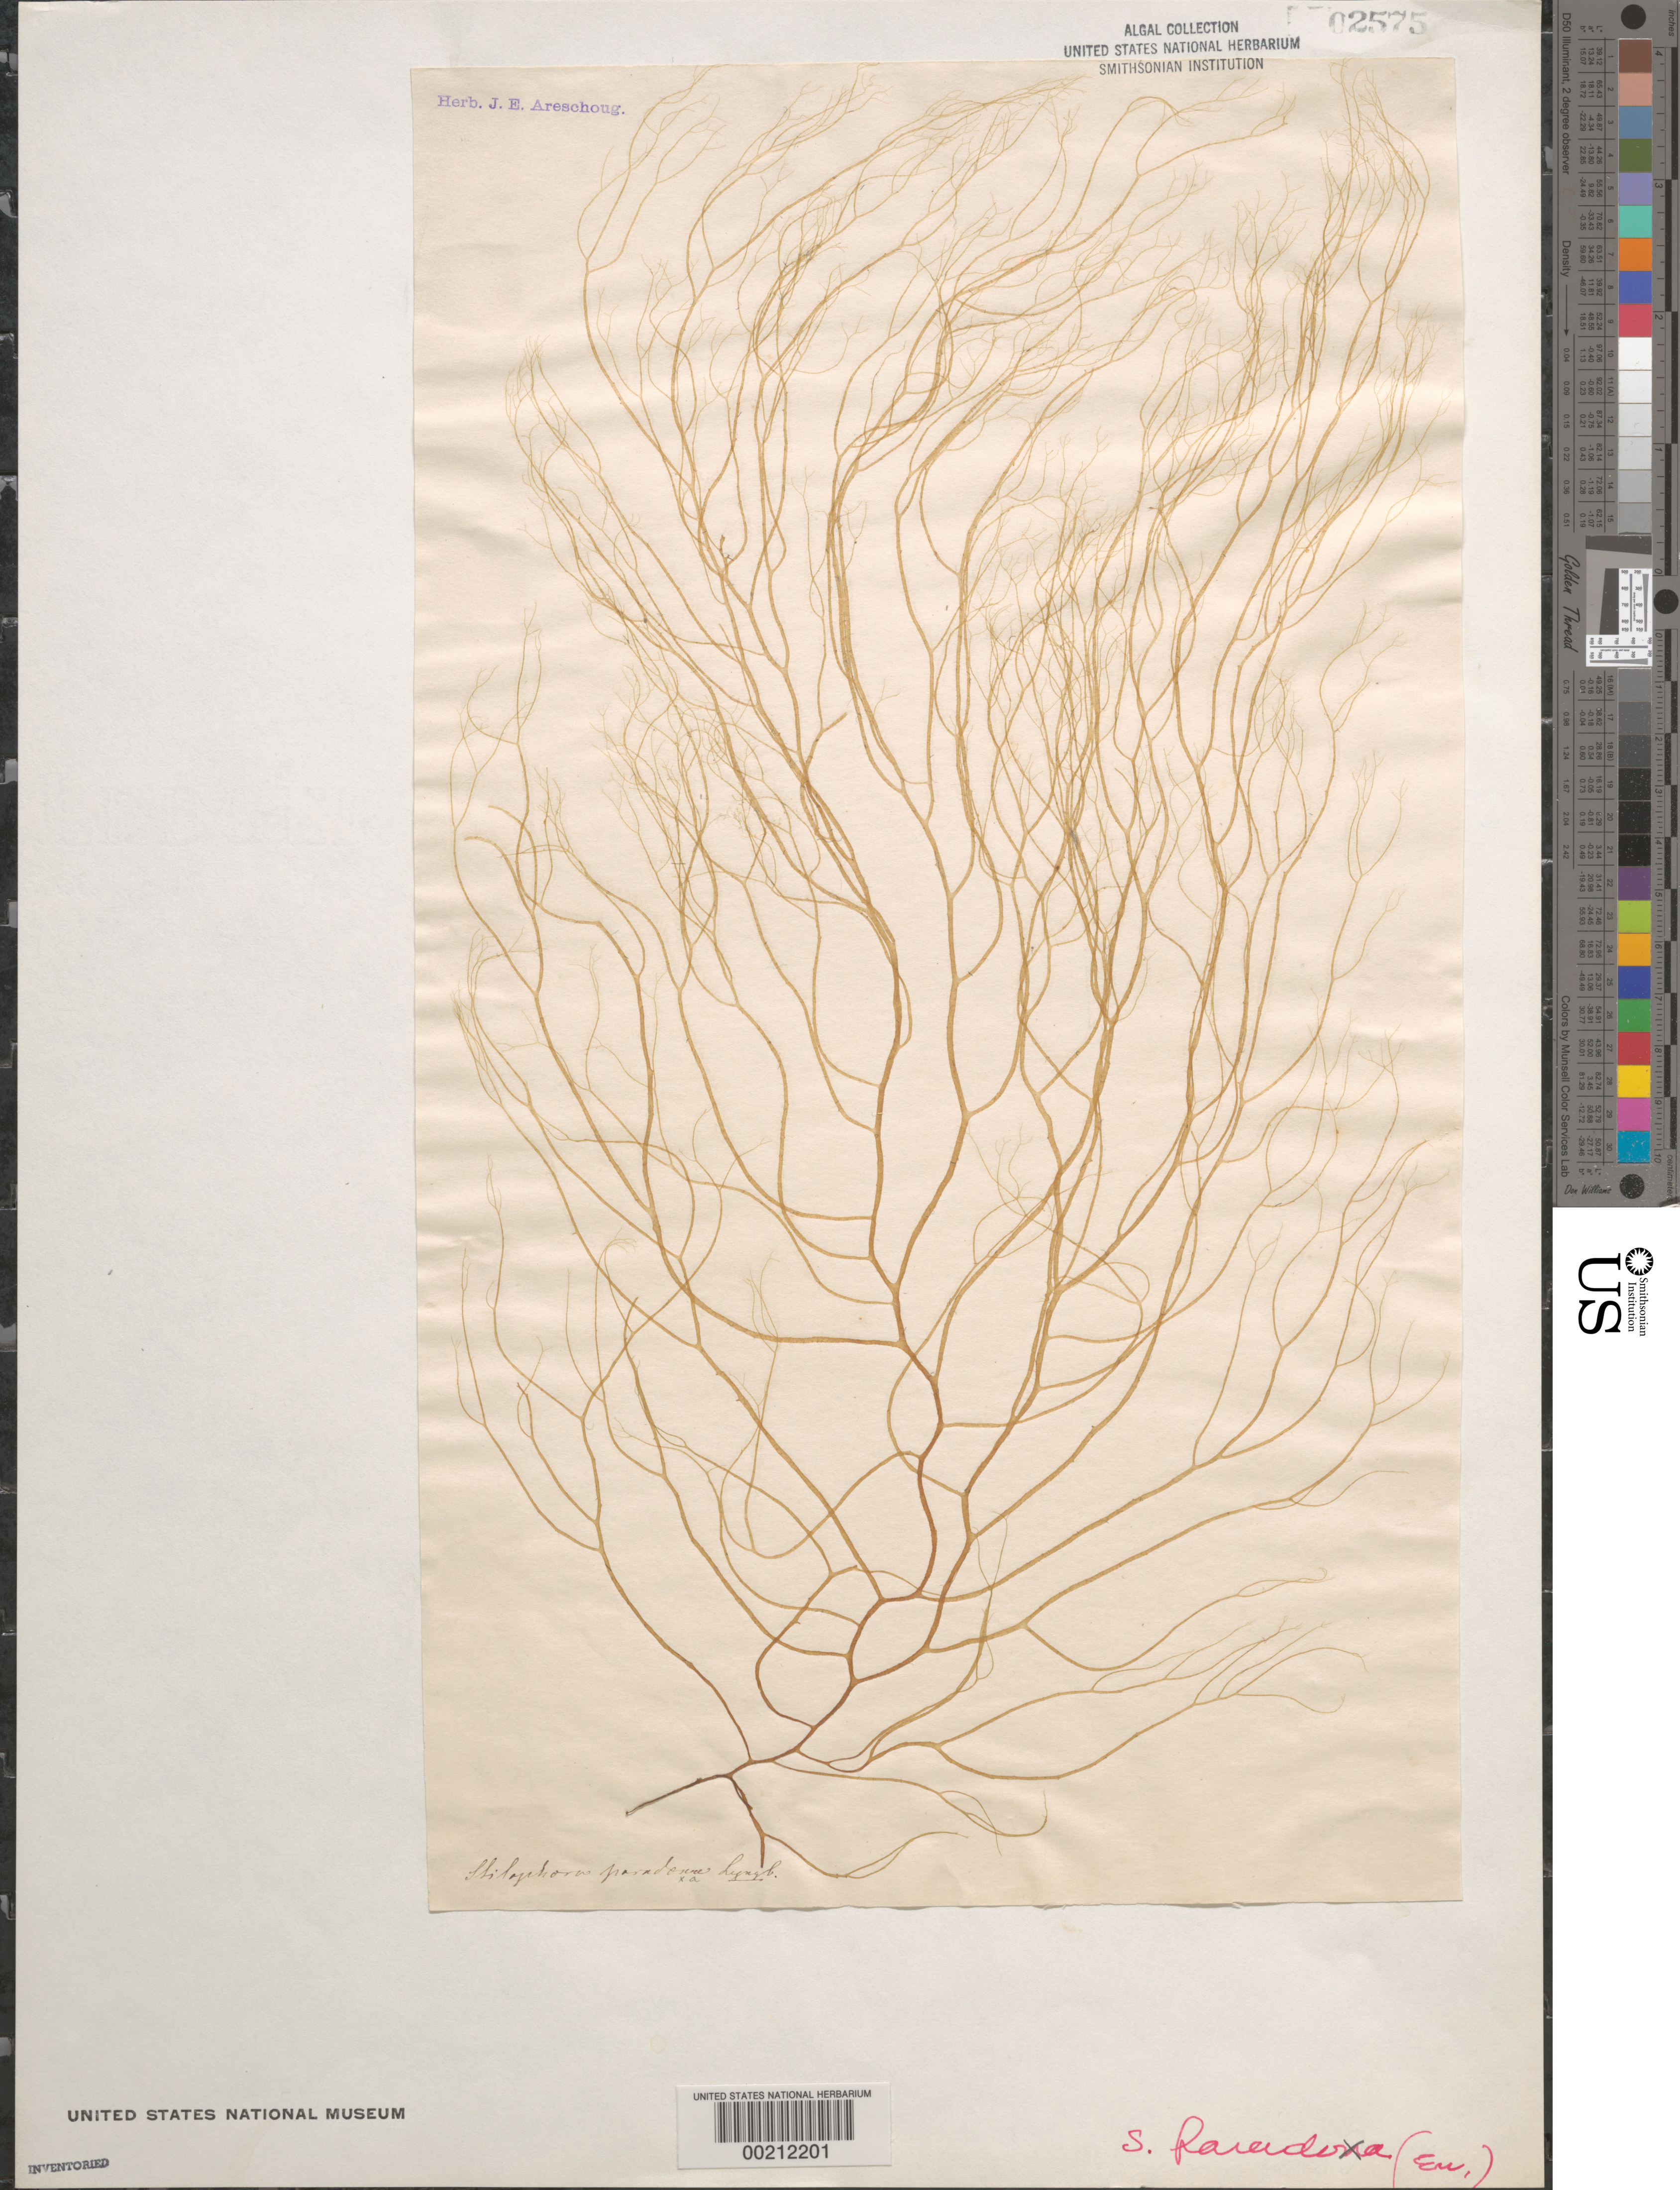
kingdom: Chromista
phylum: Ochrophyta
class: Phaeophyceae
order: Ectocarpales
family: Chordariaceae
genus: Spermatochnus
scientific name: Spermatochnus paradoxus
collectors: J. Areschoug (herbarium)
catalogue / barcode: US 2575